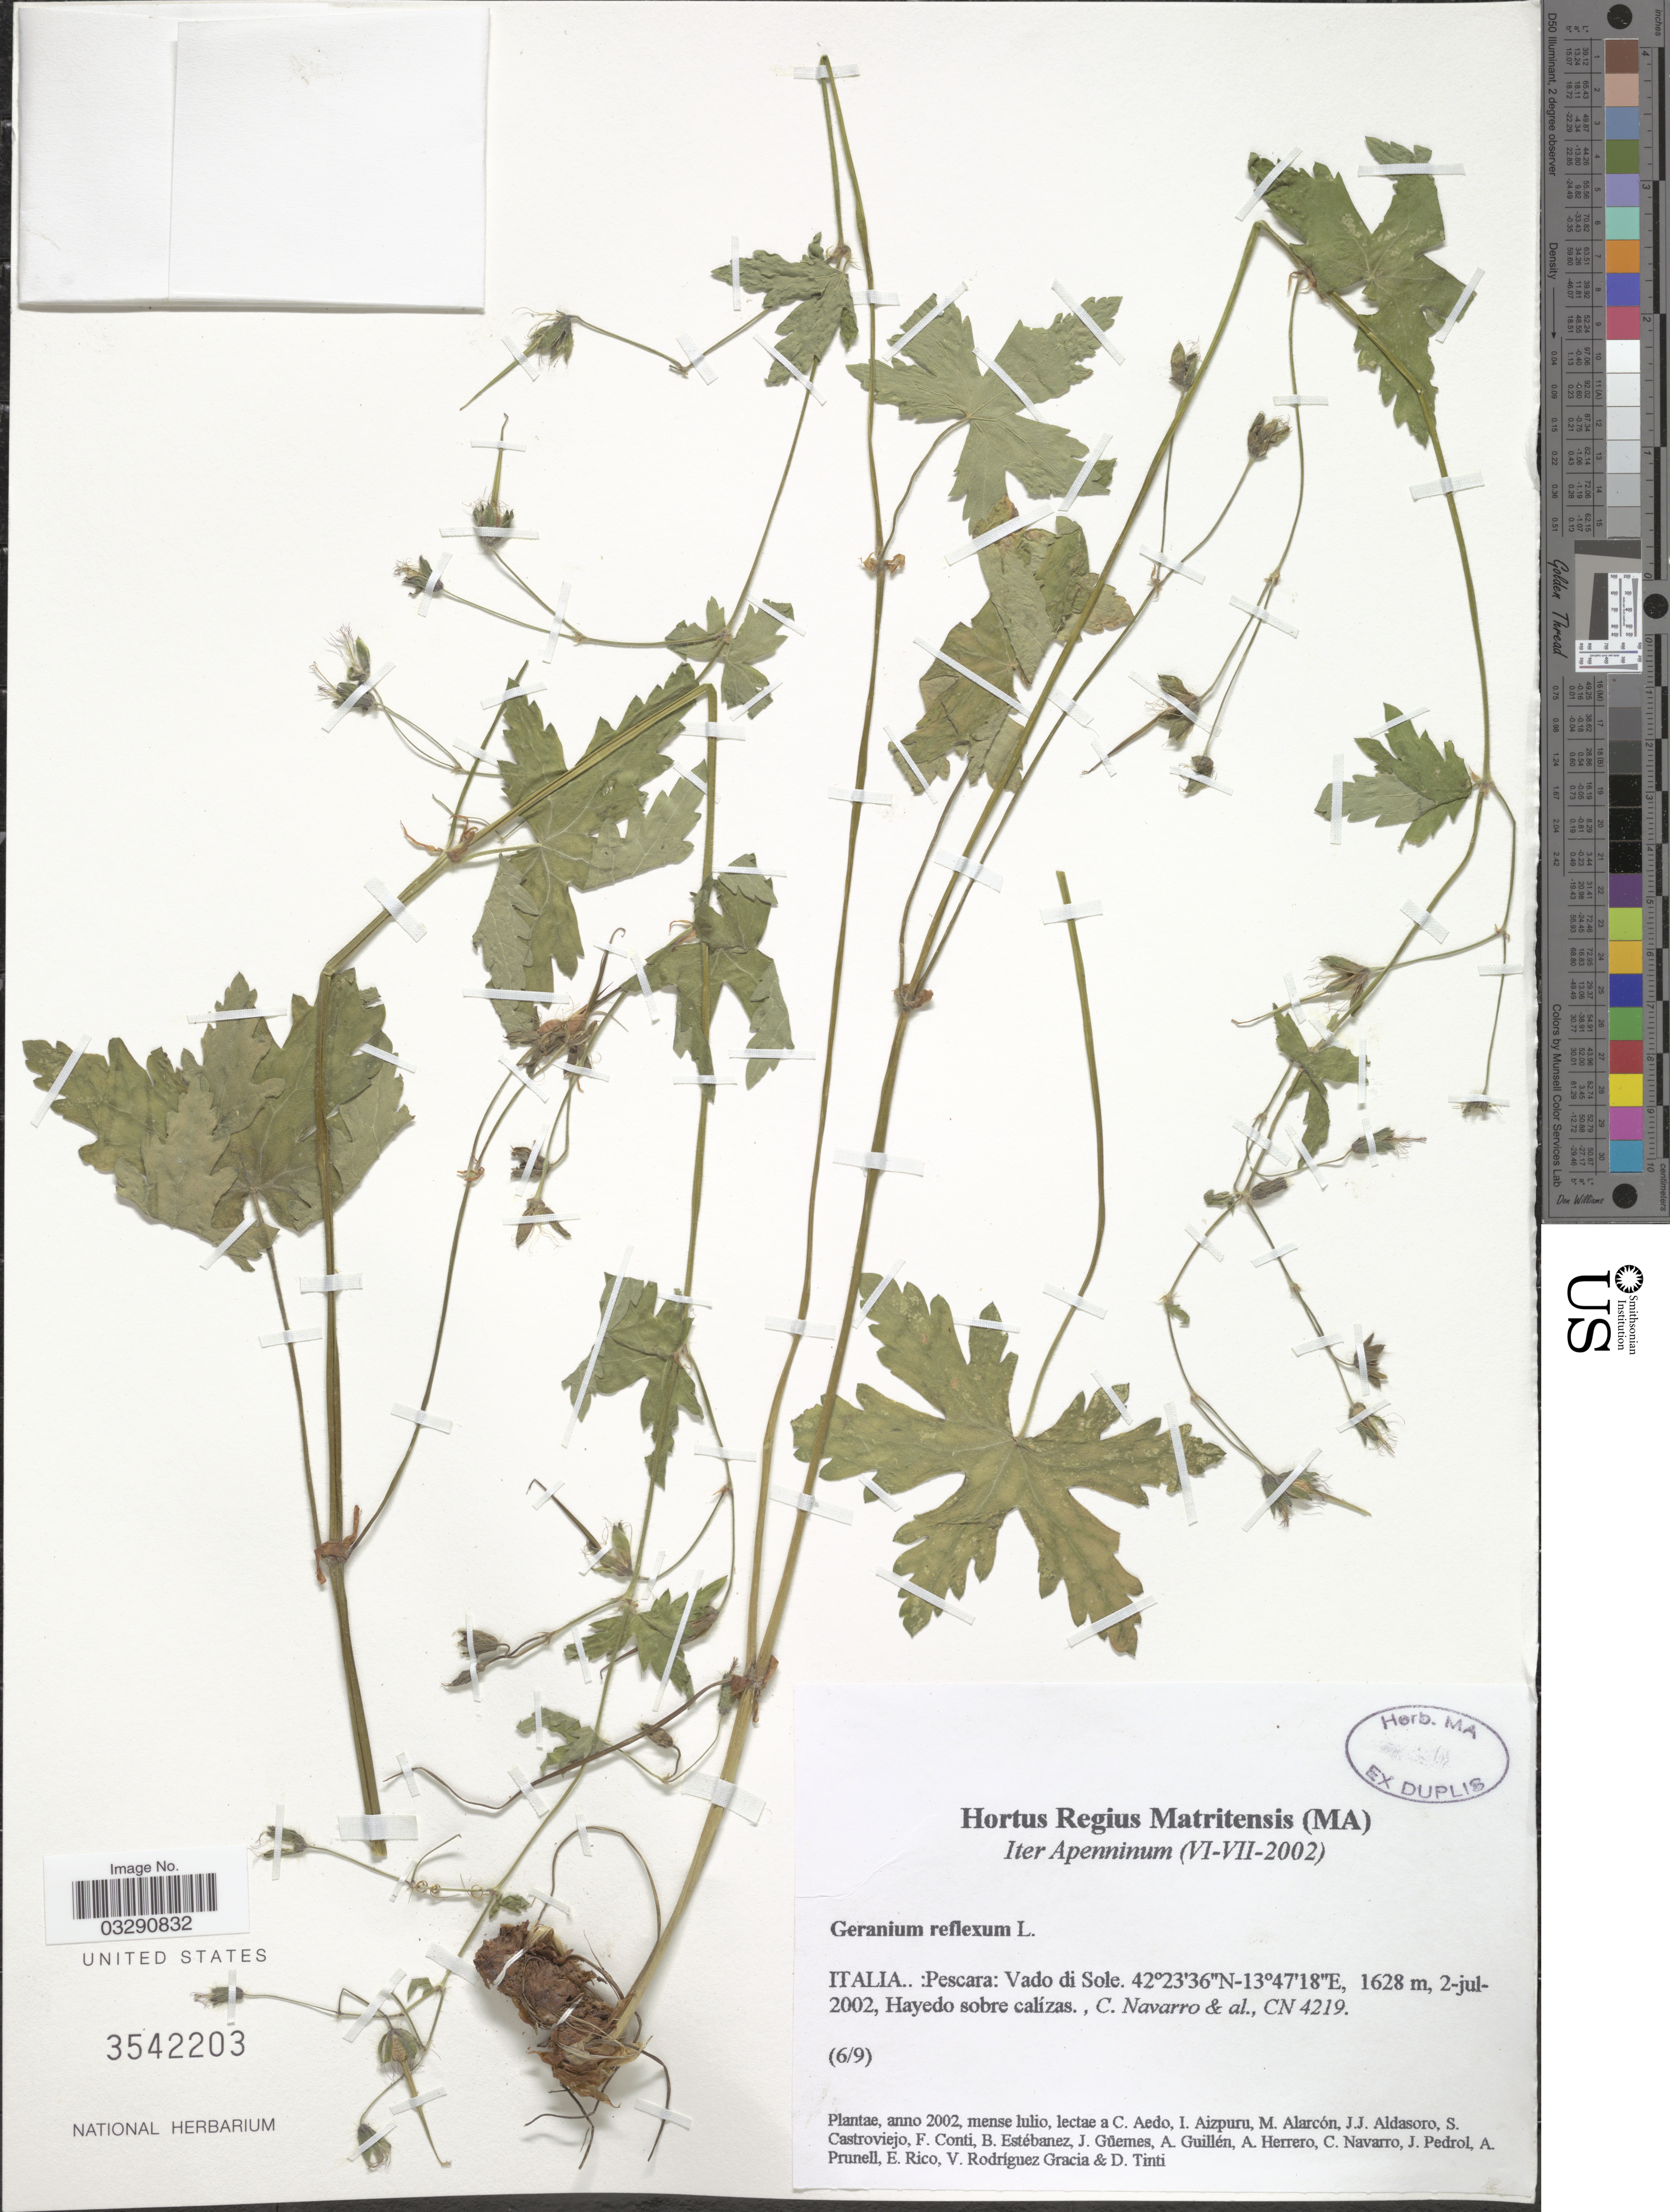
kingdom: Plantae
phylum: Tracheophyta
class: Magnoliopsida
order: Geraniales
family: Geraniaceae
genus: Geranium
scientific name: Geranium reflexum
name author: L.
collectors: C. Navarro & et al.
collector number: CN4219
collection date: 2002-07-02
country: Italy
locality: Italia: Pescara: Vado di Sole.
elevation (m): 1628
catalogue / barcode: US 3542203